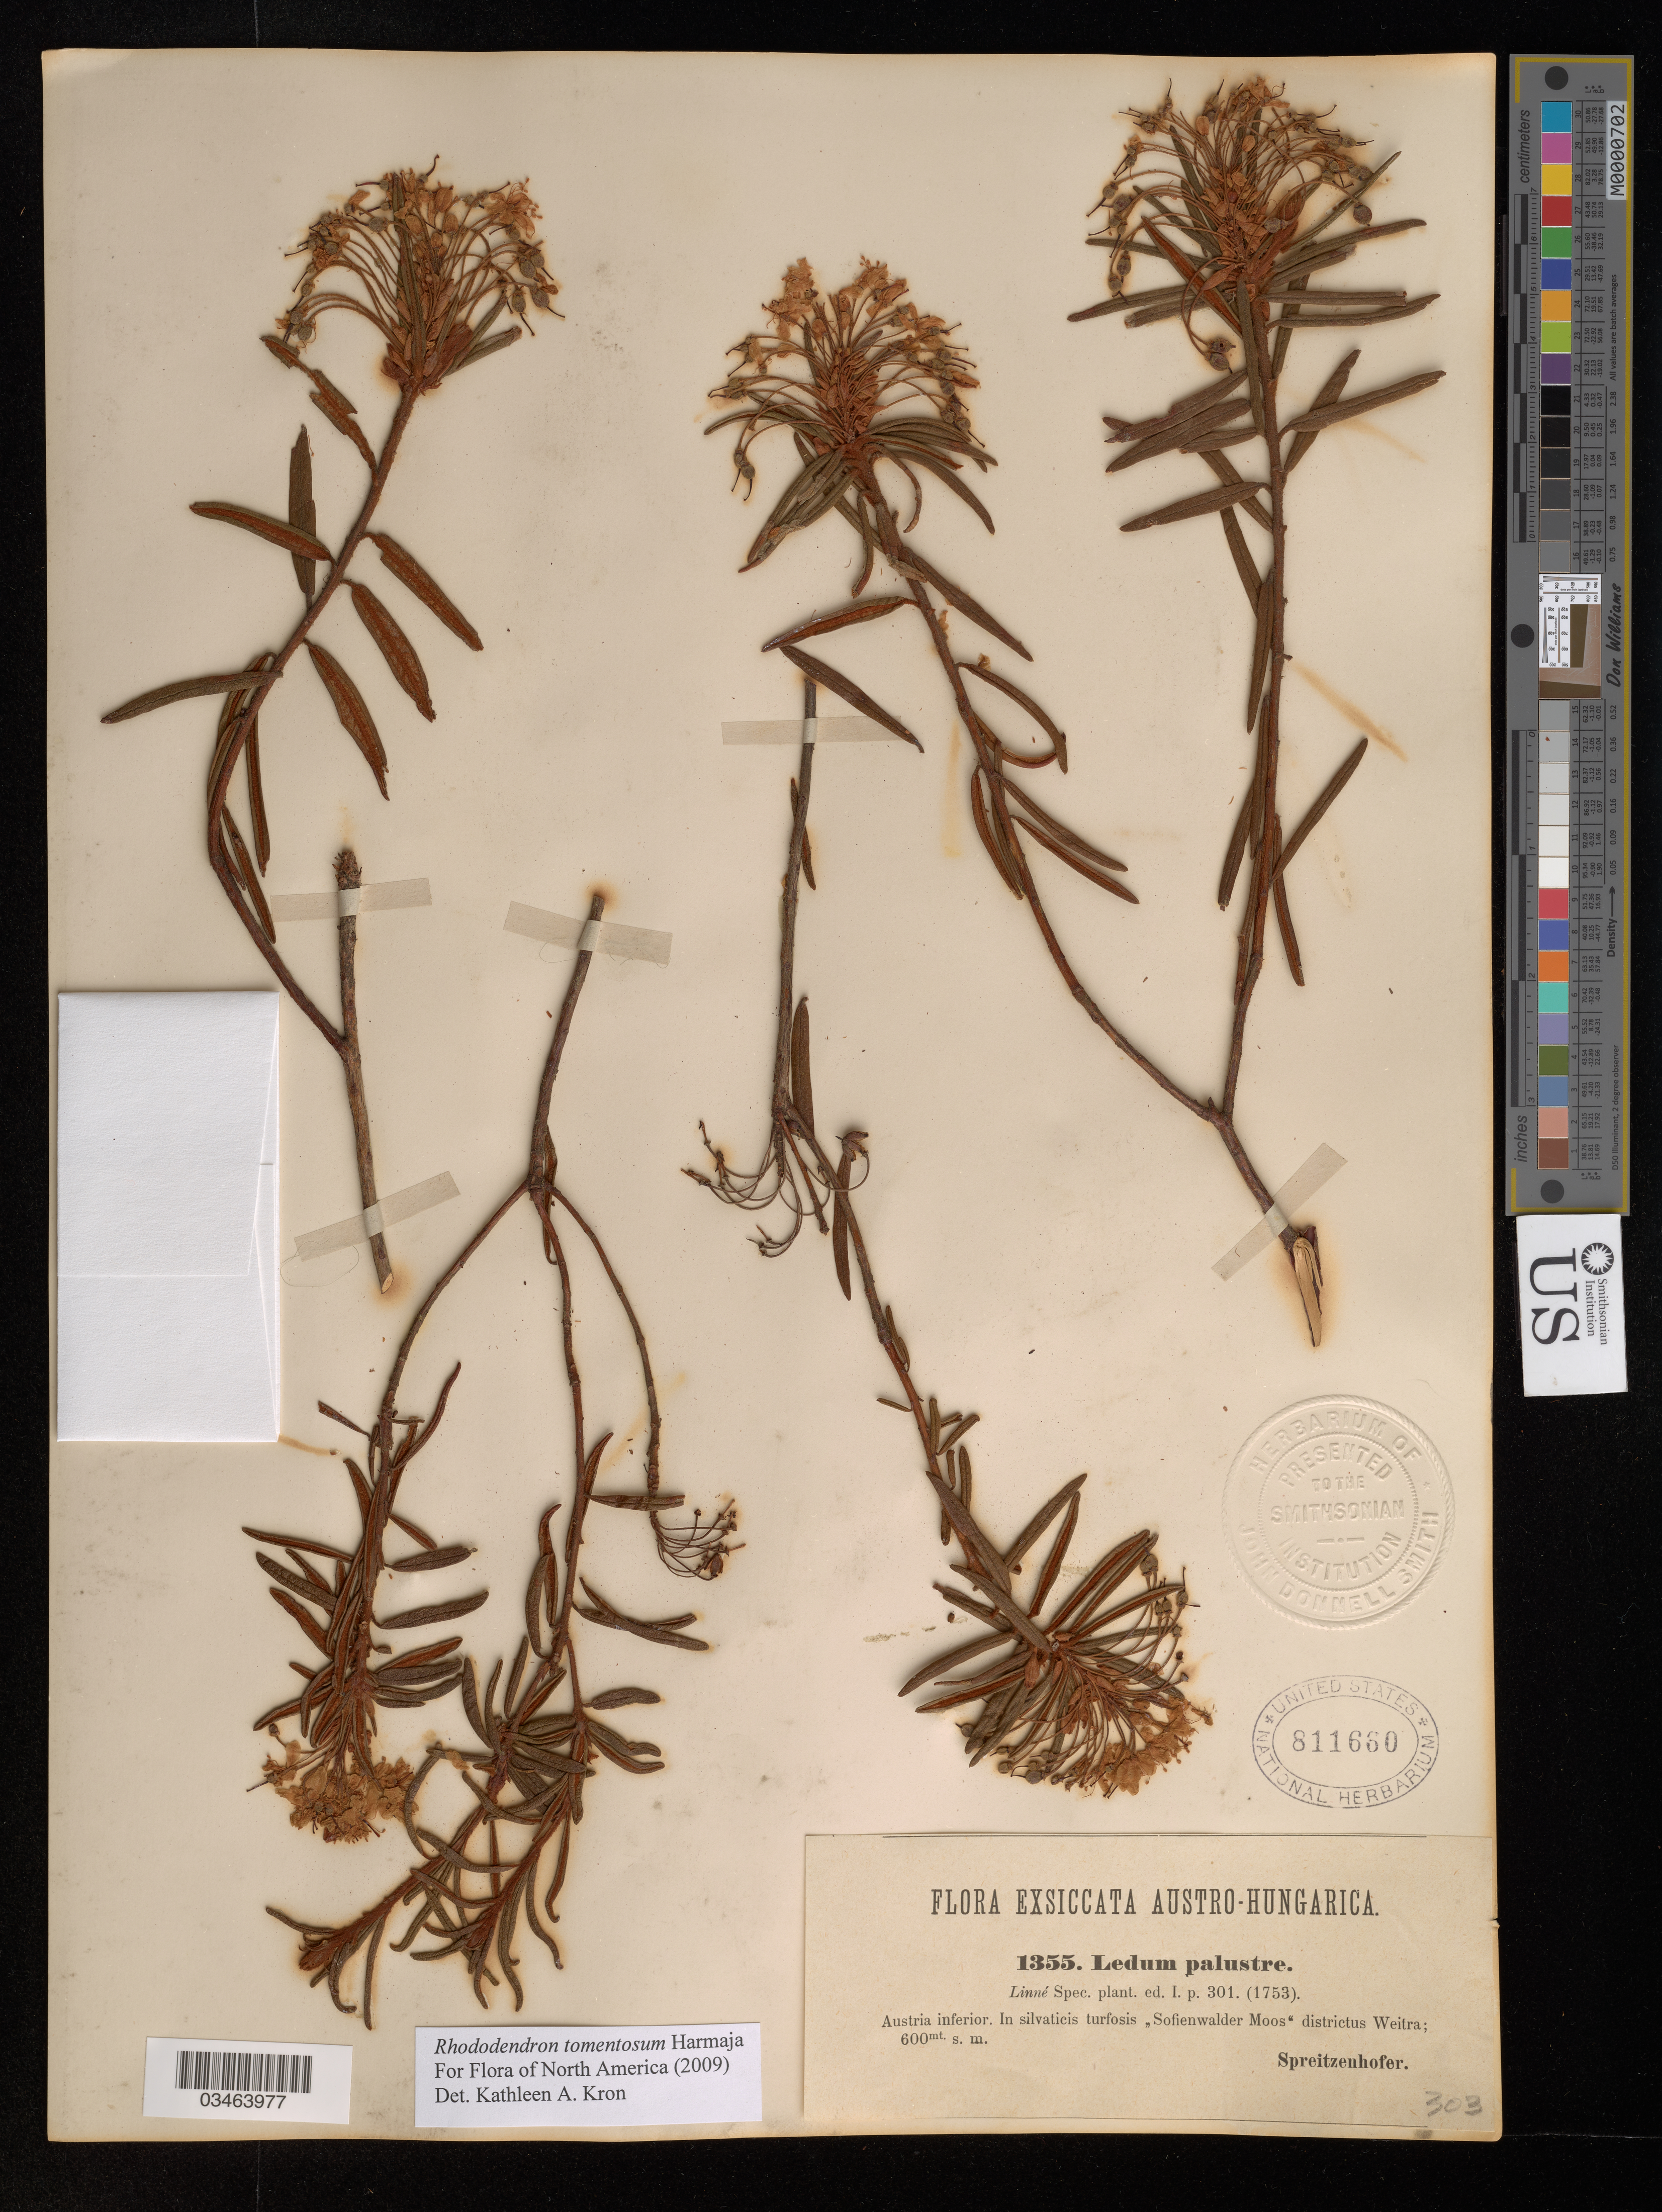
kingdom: Plantae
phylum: Tracheophyta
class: Magnoliopsida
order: Ericales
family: Ericaceae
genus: Rhododendron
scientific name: Rhododendron tomentosum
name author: Harmaja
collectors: Spreitzenhofer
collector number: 1355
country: Austria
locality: Austria inferior. In silvaticis turfosis "Sofienwalder Moos" districtus Weitra.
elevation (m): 600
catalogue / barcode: US 811660